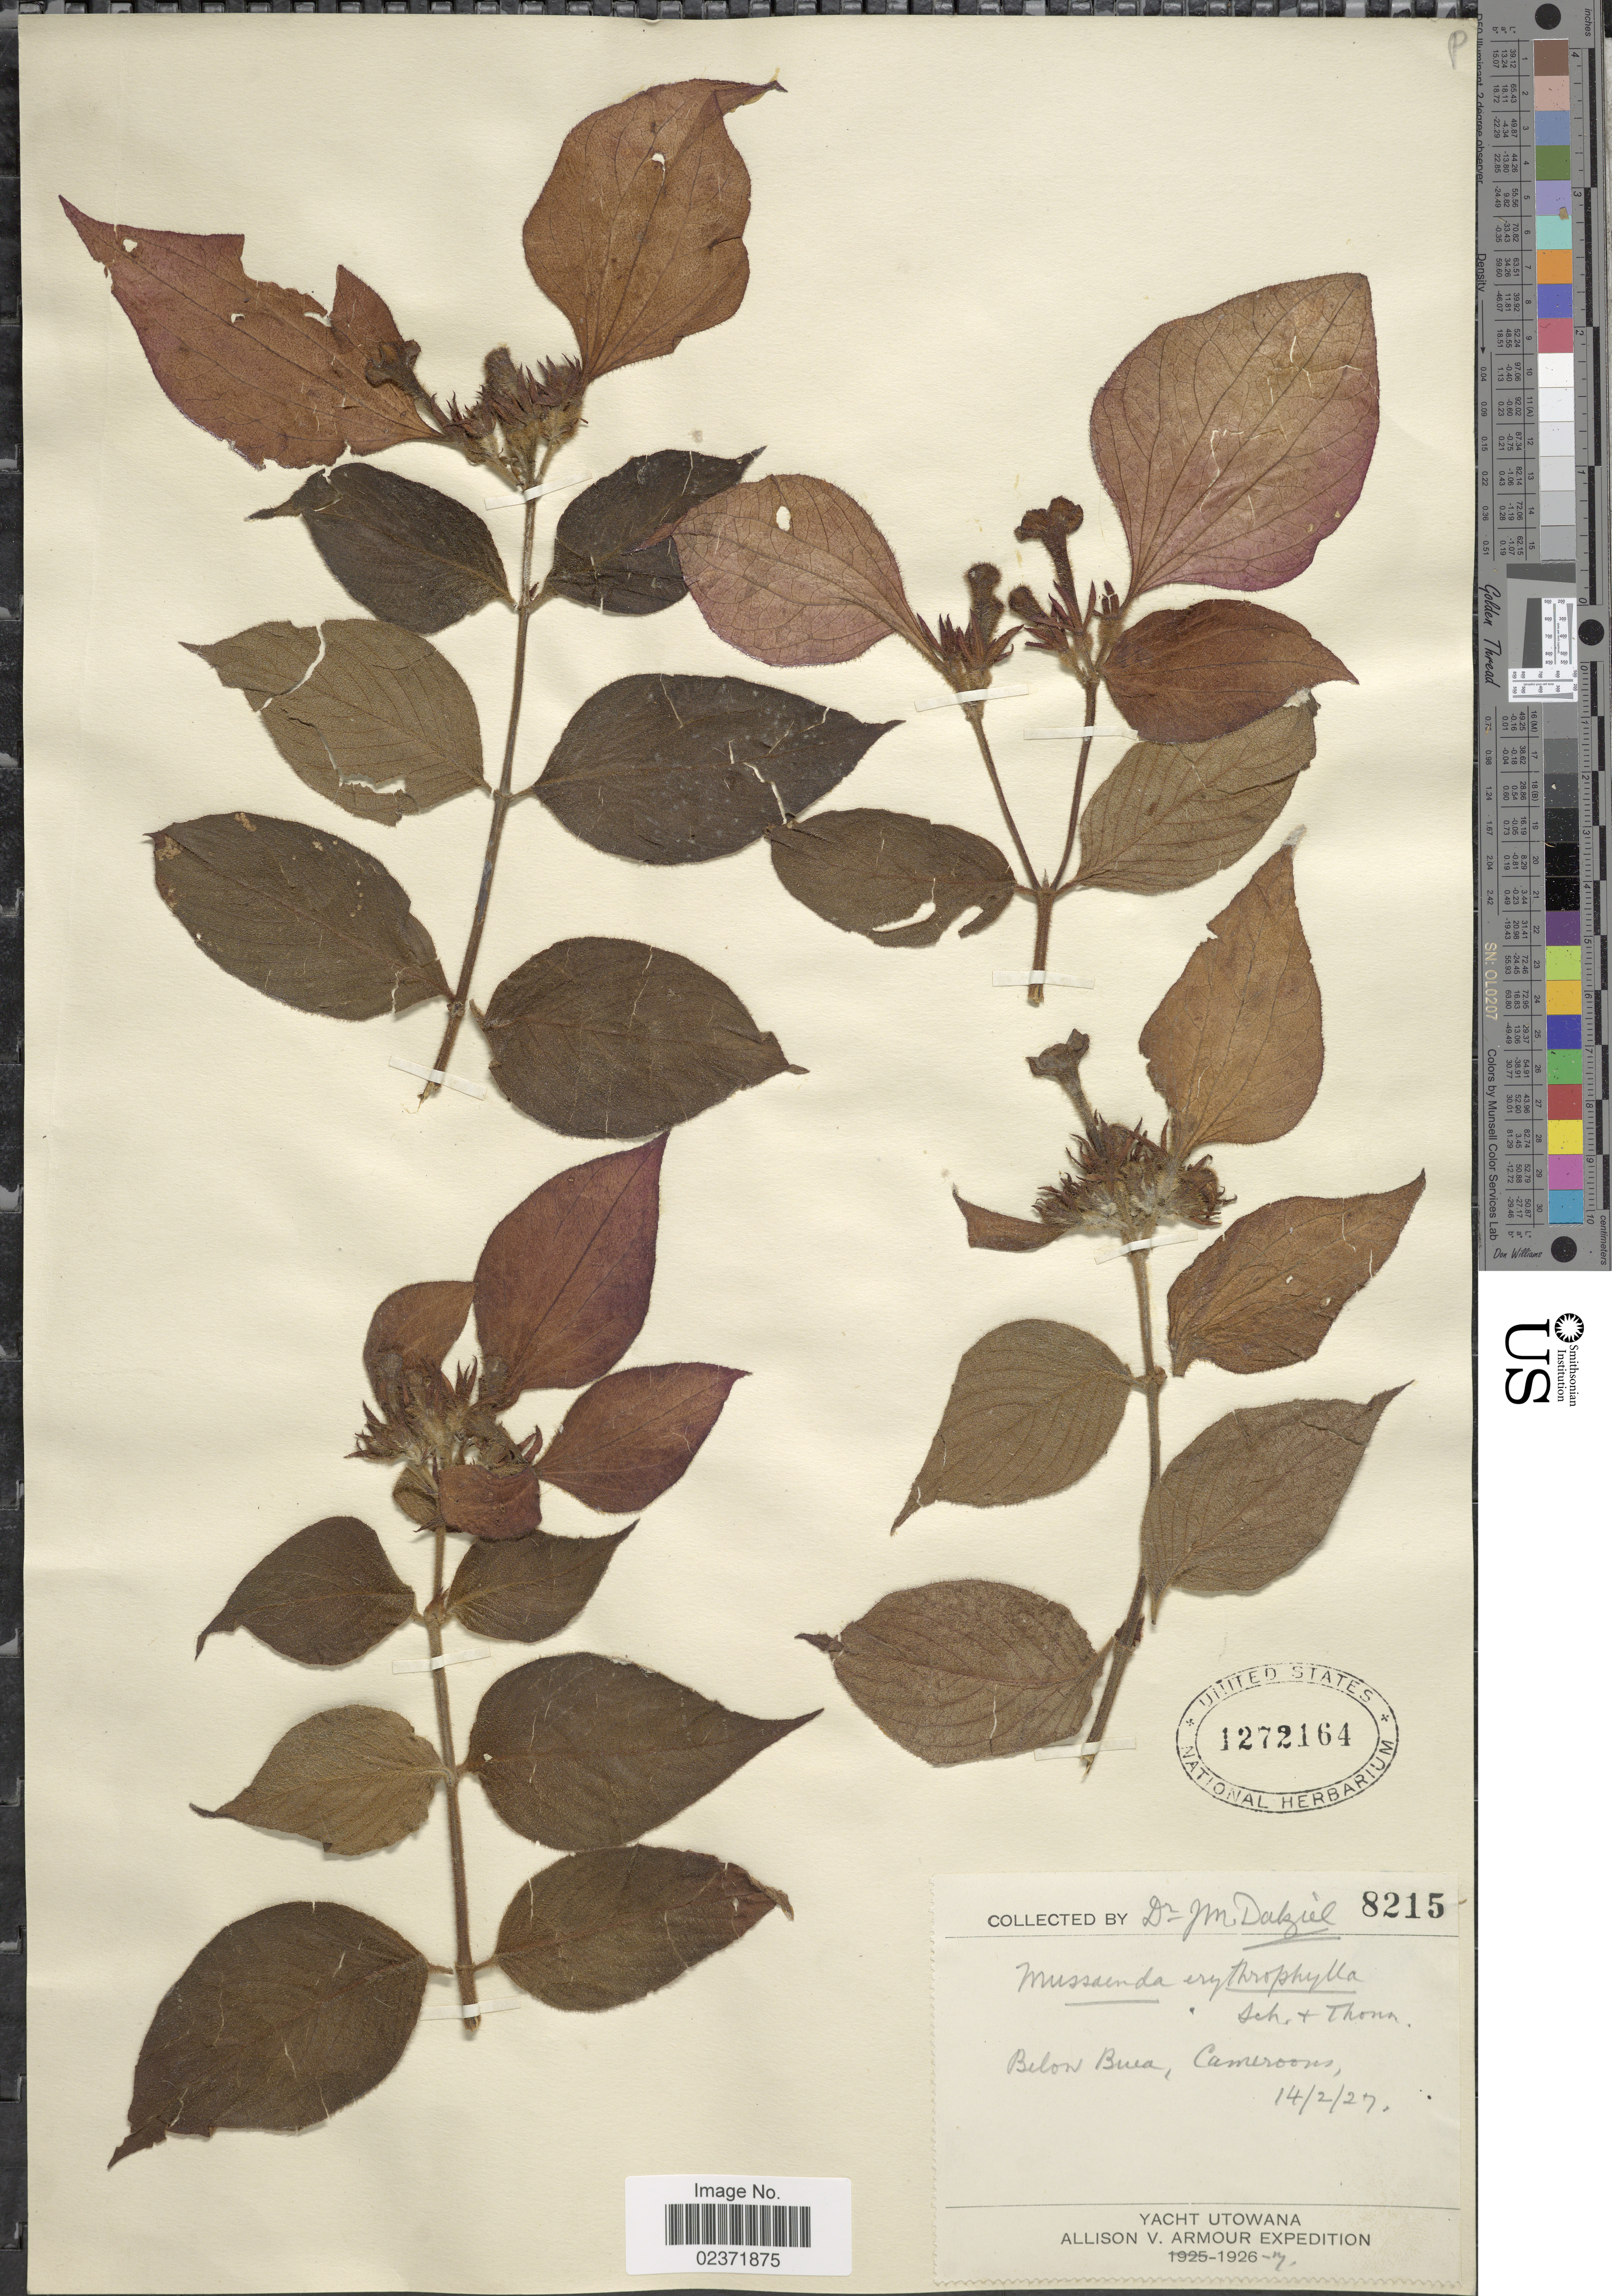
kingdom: Plantae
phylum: Tracheophyta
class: Magnoliopsida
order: Gentianales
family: Rubiaceae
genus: Mussaenda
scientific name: Mussaenda erythrophylla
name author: Schumach. & Thonn.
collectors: J. Dalziel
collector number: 8215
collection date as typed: Transcribed d/m/y: 14/2/27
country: Cameroon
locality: Below Buea.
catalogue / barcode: US 1272164